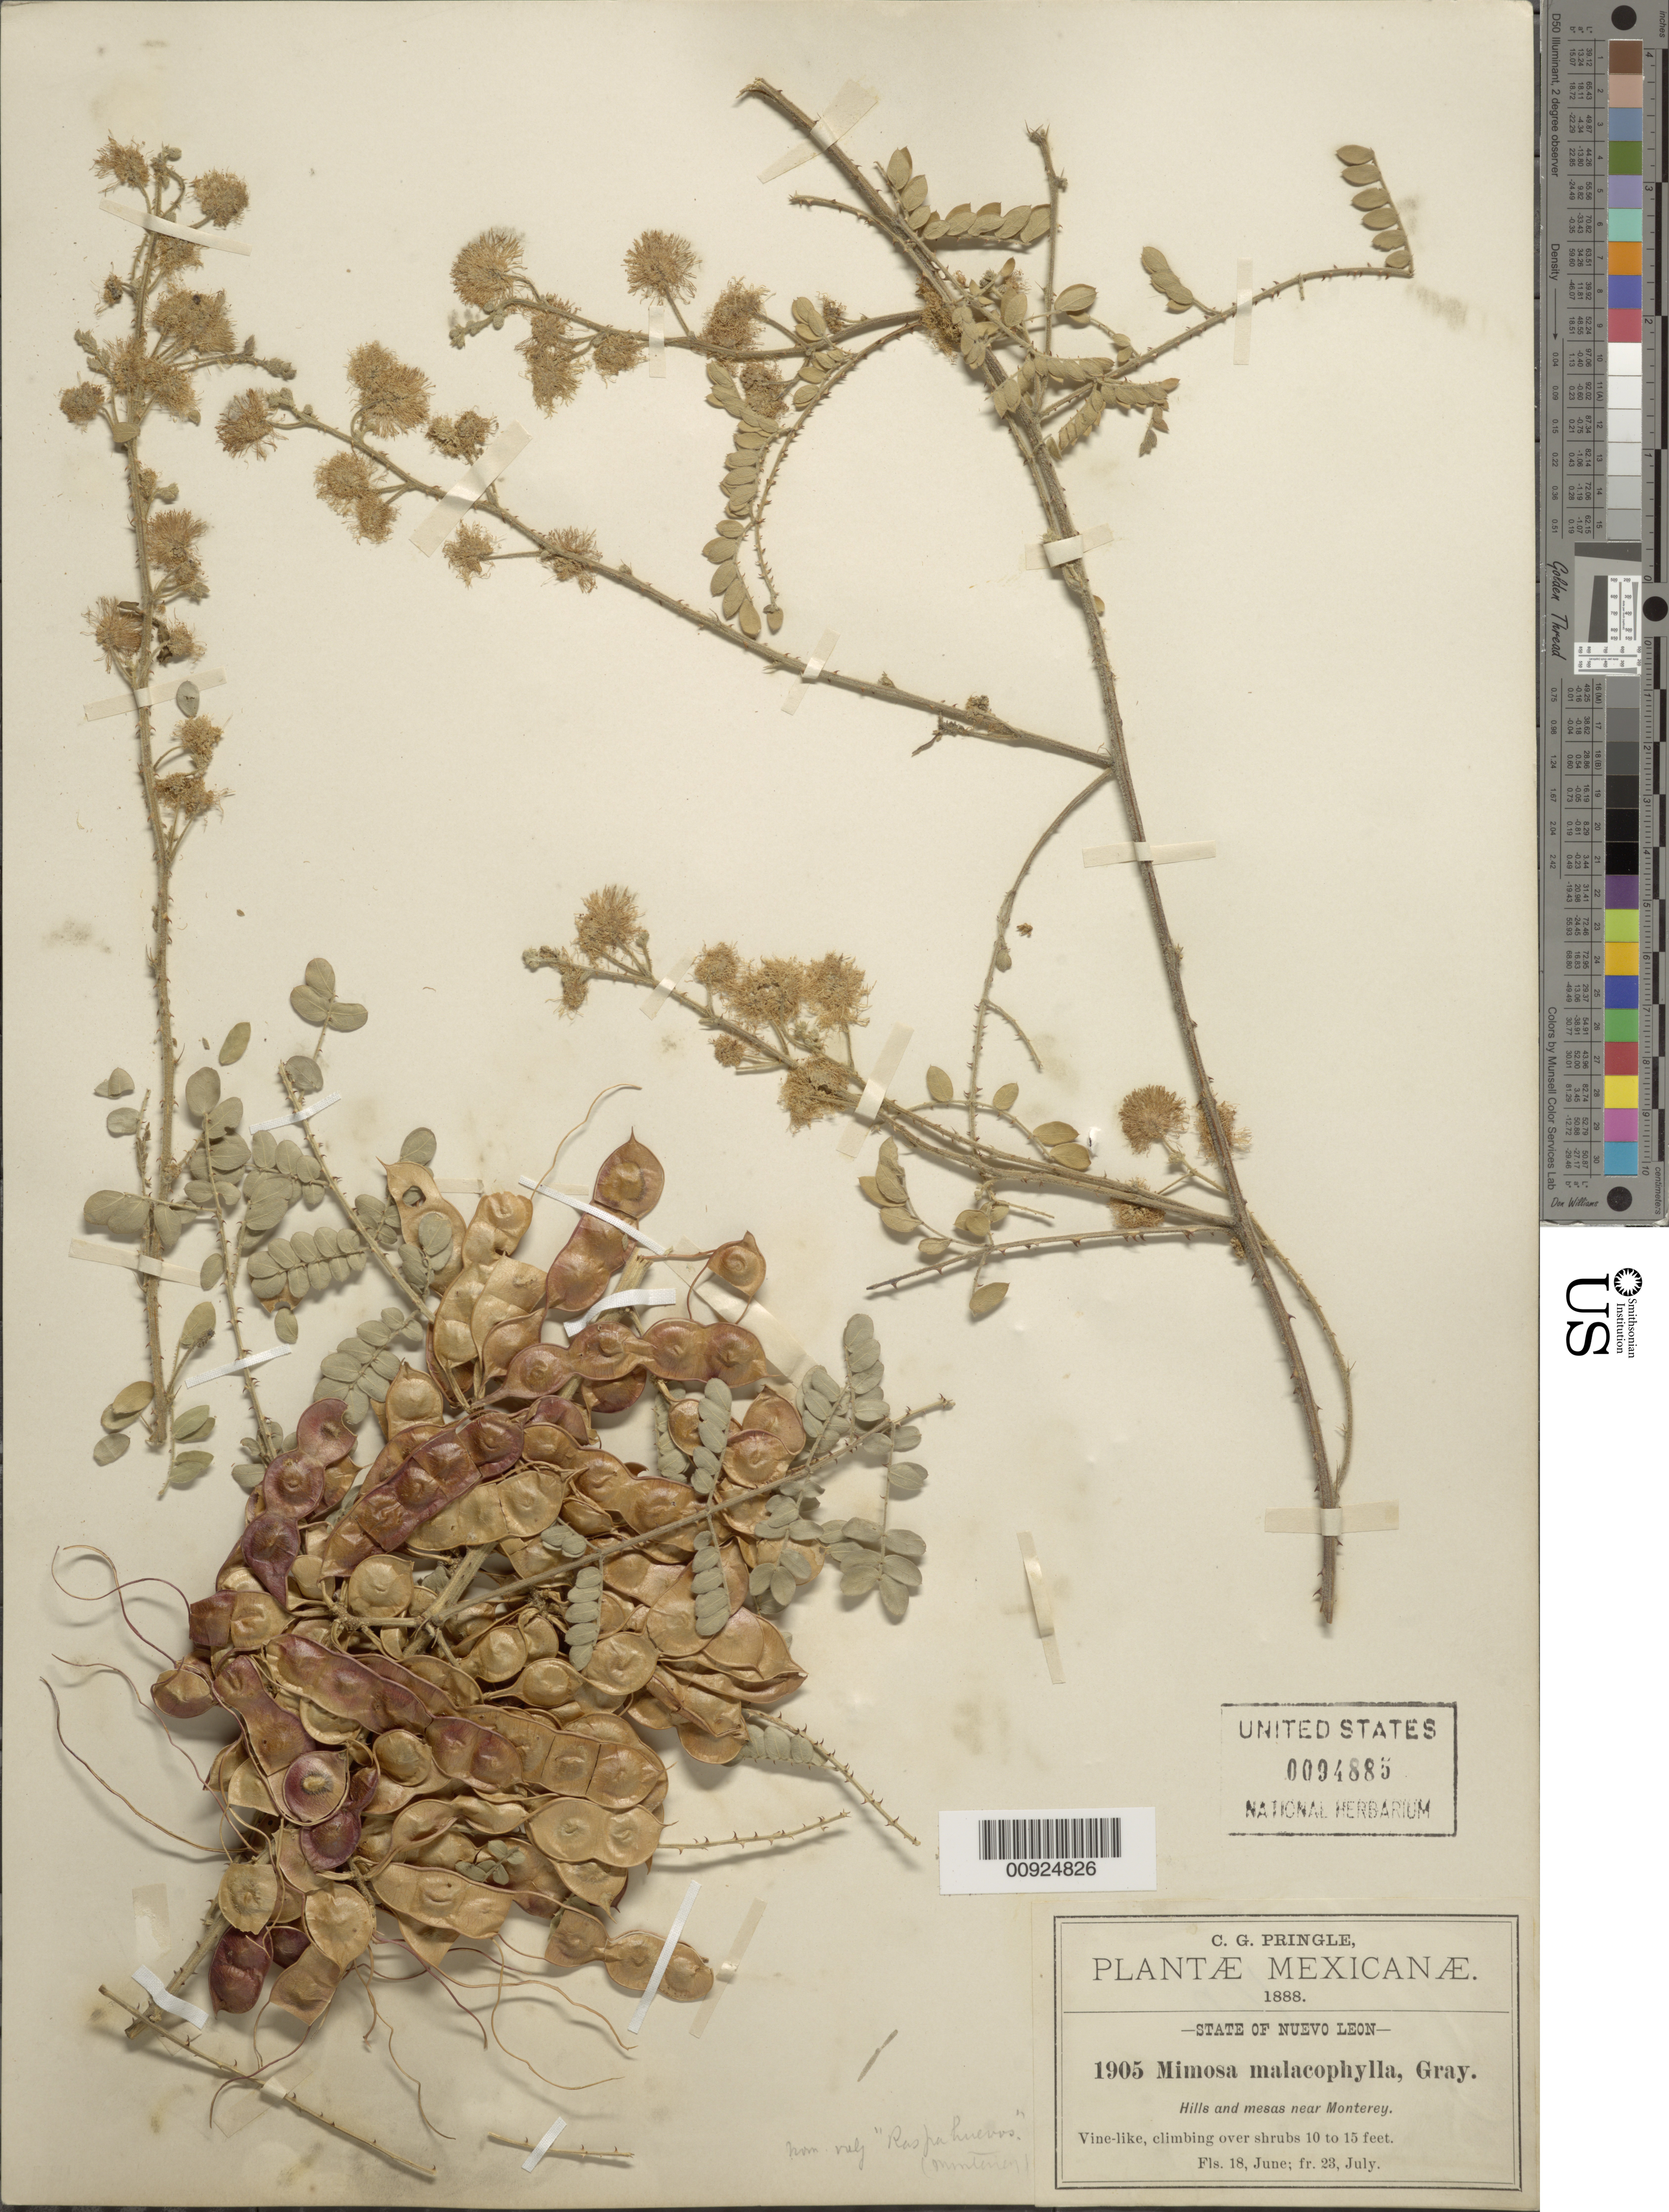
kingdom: Plantae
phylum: Tracheophyta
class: Magnoliopsida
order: Fabales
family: Fabaceae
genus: Mimosa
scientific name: Mimosa malacophylla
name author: A. Gray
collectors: C. G. Pringle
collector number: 1905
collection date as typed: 18 Jun 1888 and 23 Jul 1888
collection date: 1888-06-18,1888-07-23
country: Mexico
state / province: Nuevo León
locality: Near Monterrey, Nuevo León.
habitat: Hills and mesas. Vine-like climbing over shrubs 10 to 15 feet.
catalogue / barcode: US 94885